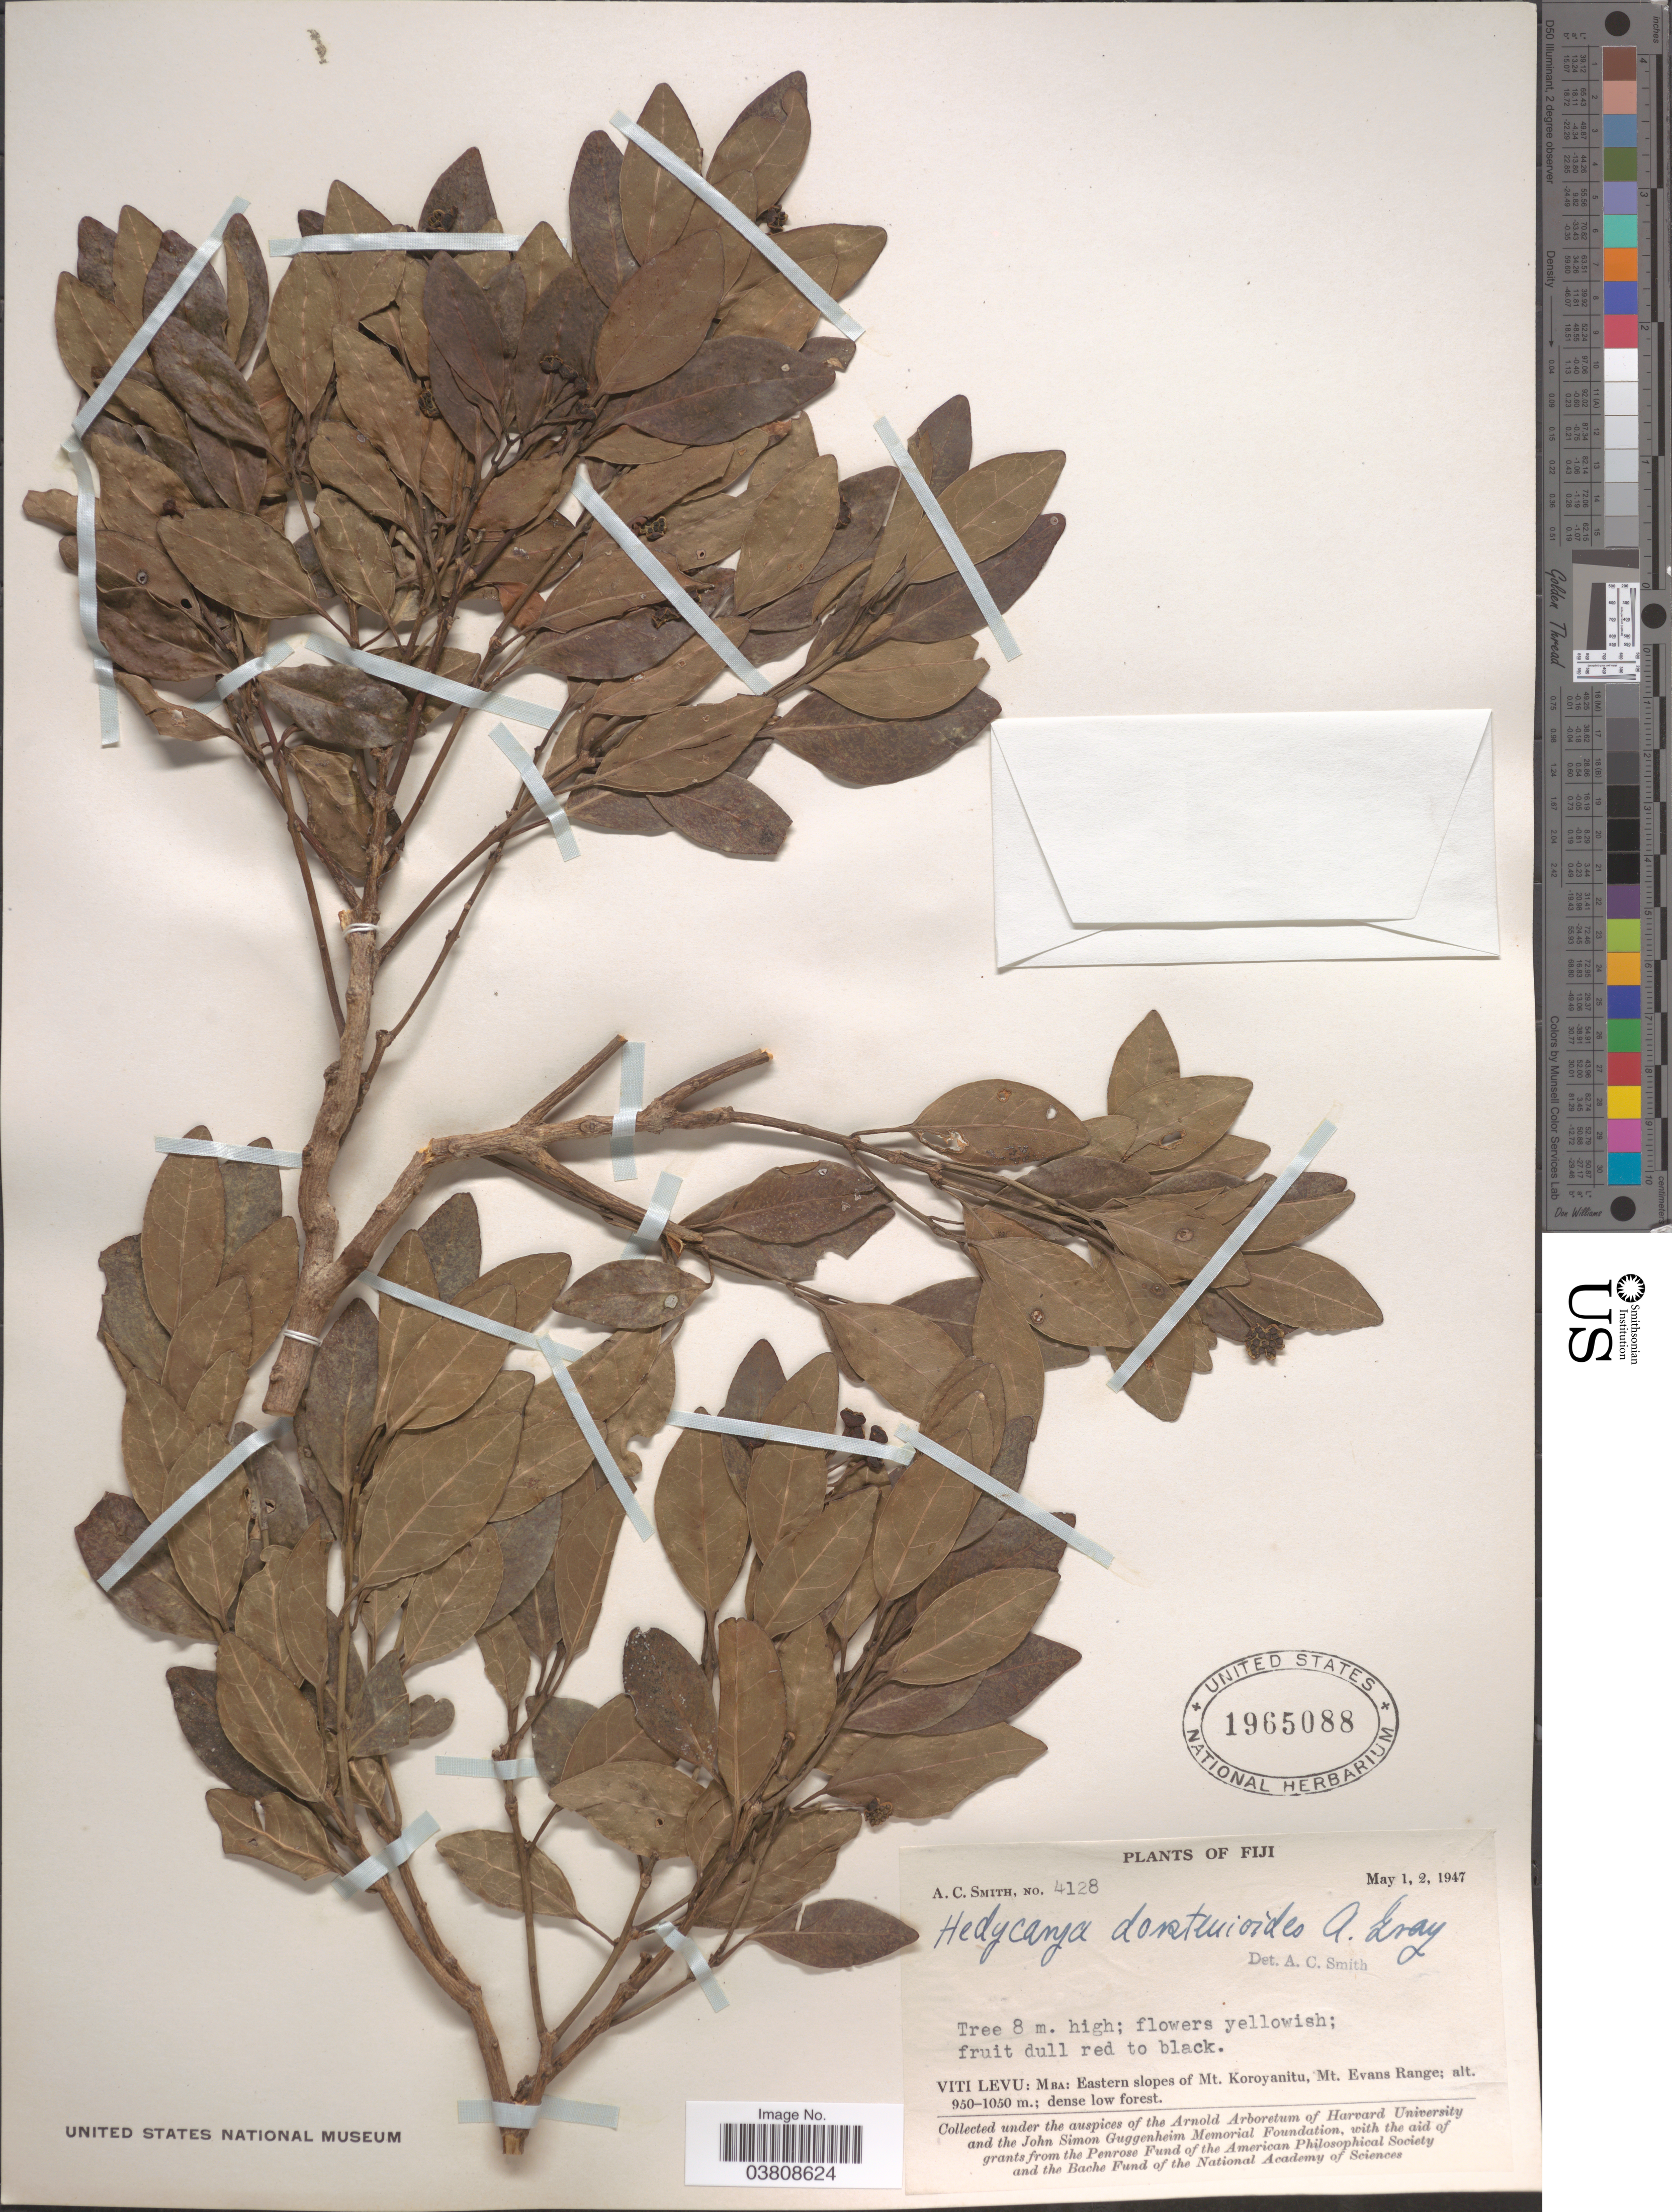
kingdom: Plantae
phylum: Tracheophyta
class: Magnoliopsida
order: Laurales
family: Monimiaceae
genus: Hedycarya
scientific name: Hedycarya dorstenioides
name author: A. Gray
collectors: A. C. Smith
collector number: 4128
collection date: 1947-05-01/1947-05-02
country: Fiji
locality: Viti Levu: Mba: Eastern slopes of Mt. Koroyanitu, Mt. Evans Range.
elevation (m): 950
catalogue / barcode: US 1965088